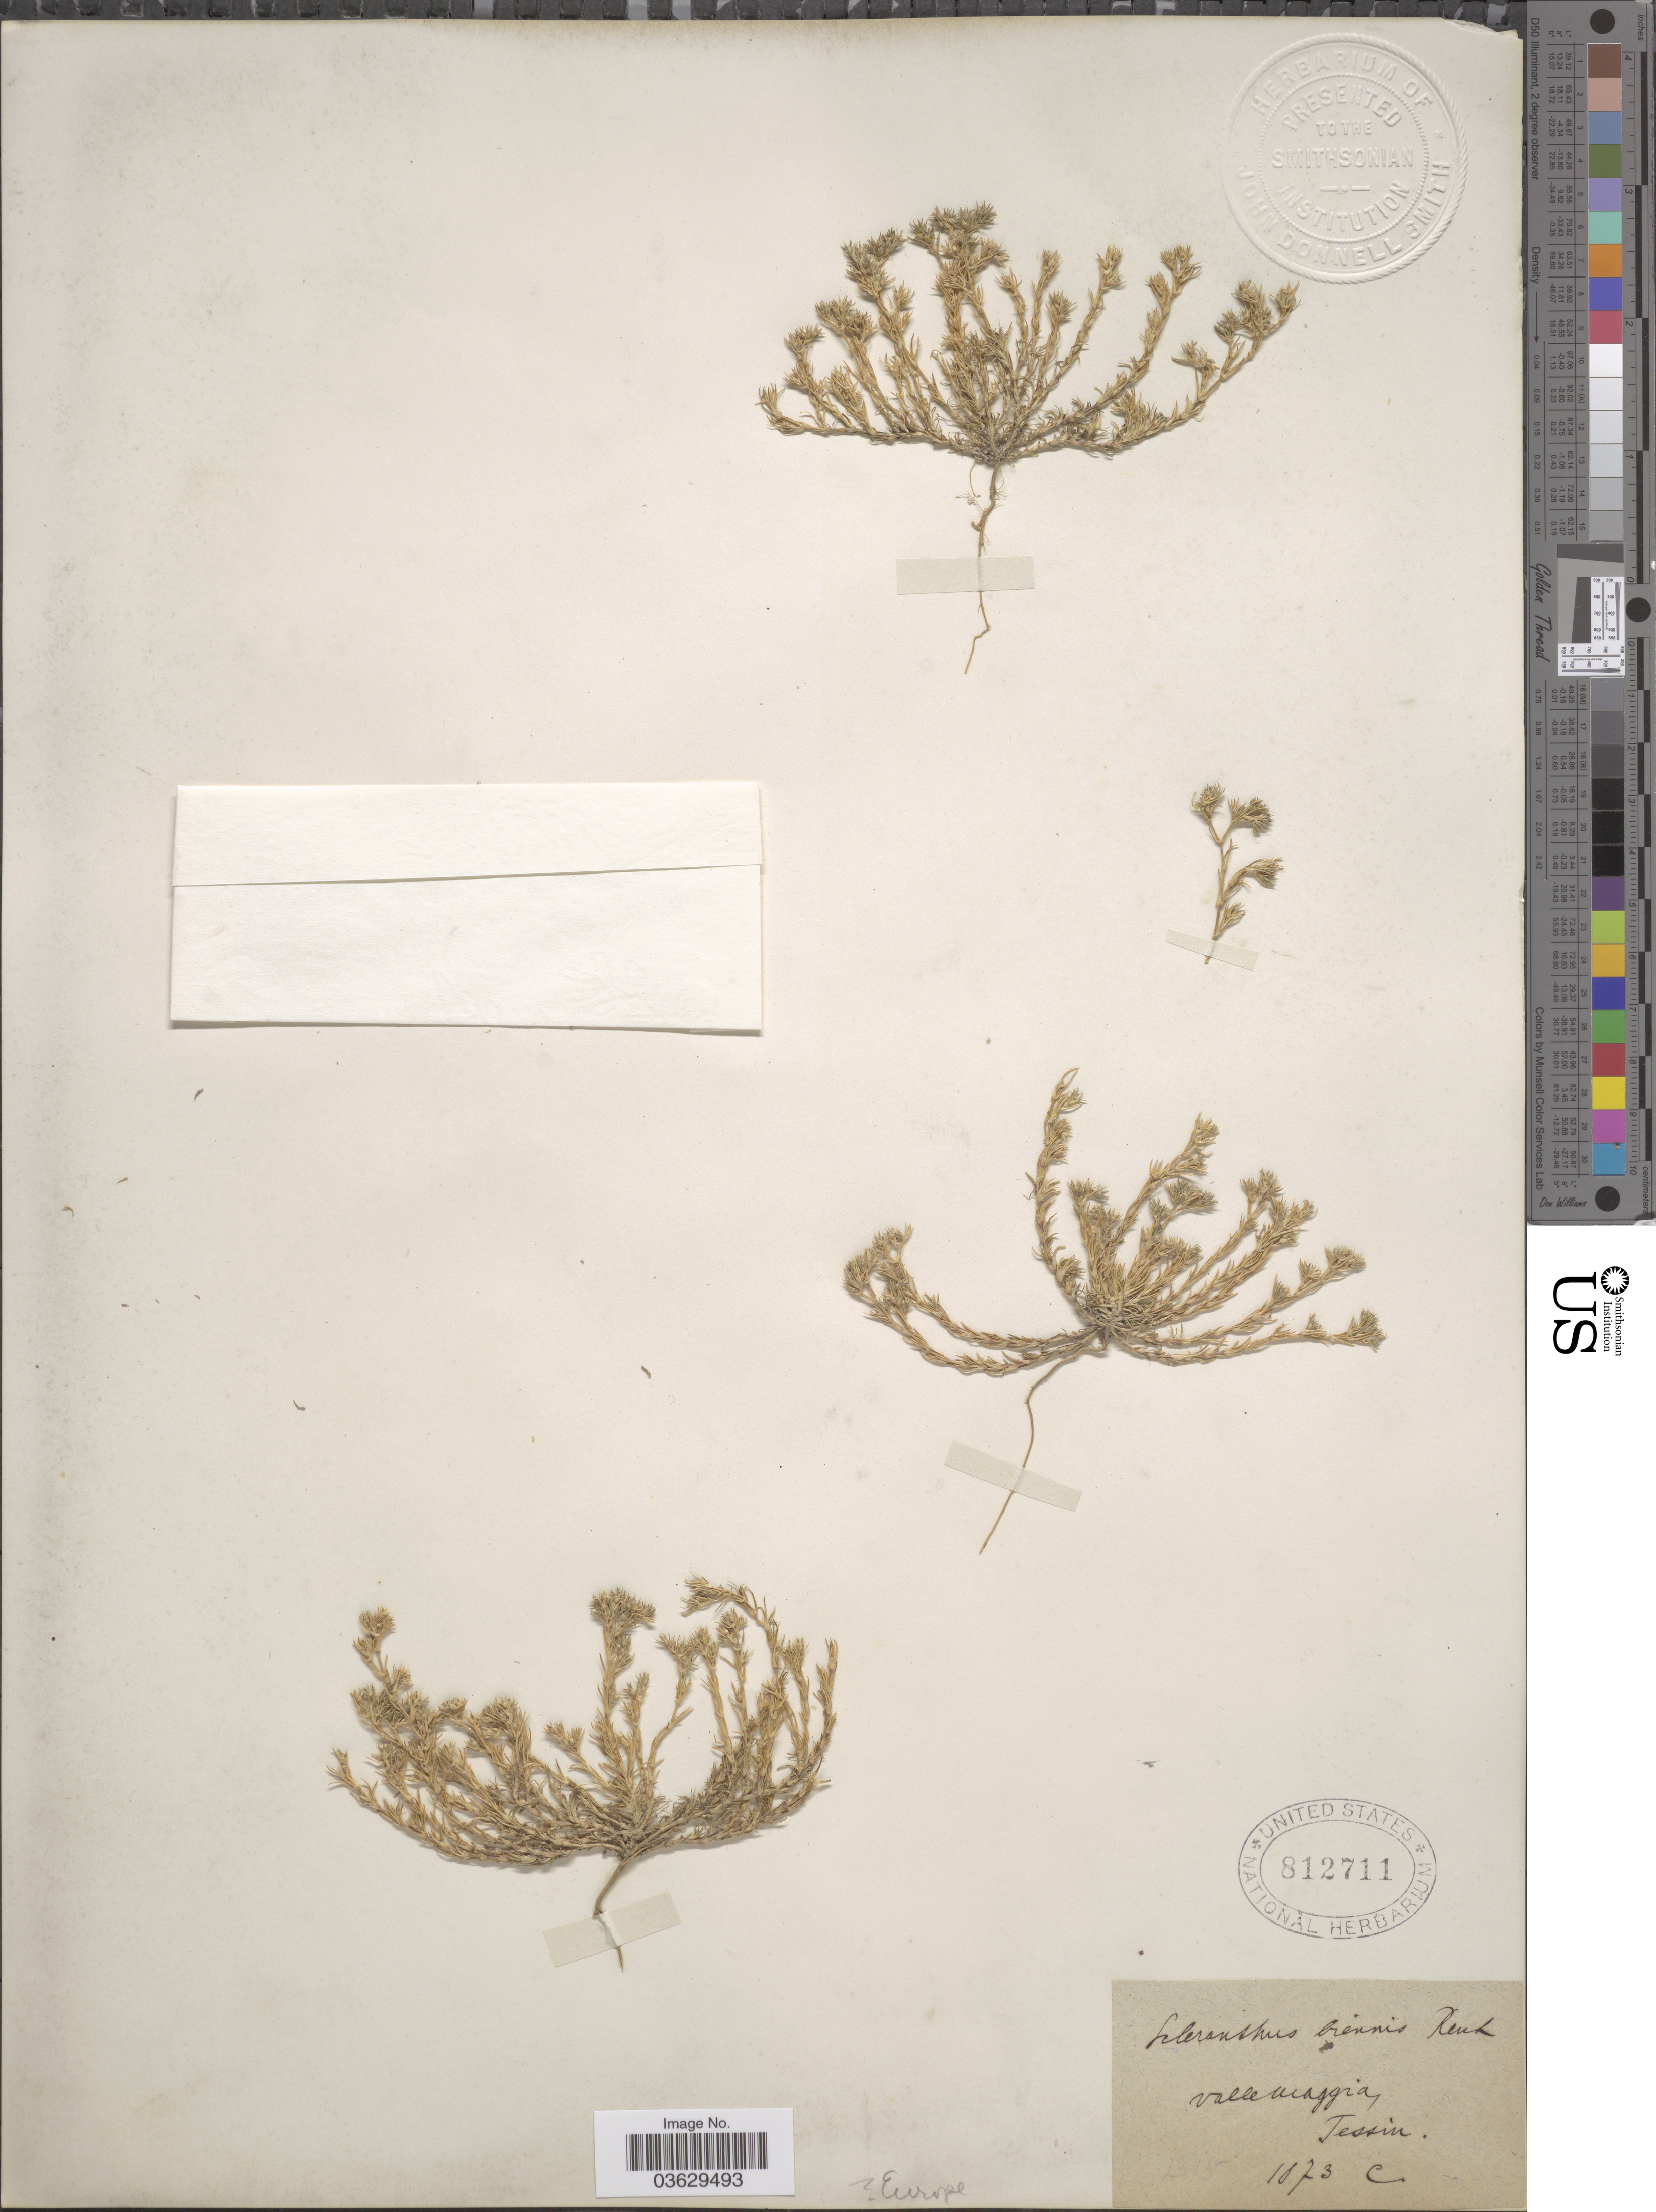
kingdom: Plantae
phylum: Tracheophyta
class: Magnoliopsida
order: Caryophyllales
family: Caryophyllaceae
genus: Scleranthus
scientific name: Scleranthus biennis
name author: Reut.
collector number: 1315*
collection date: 1873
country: Switzerland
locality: Tessin. Europe.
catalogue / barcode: US 812711